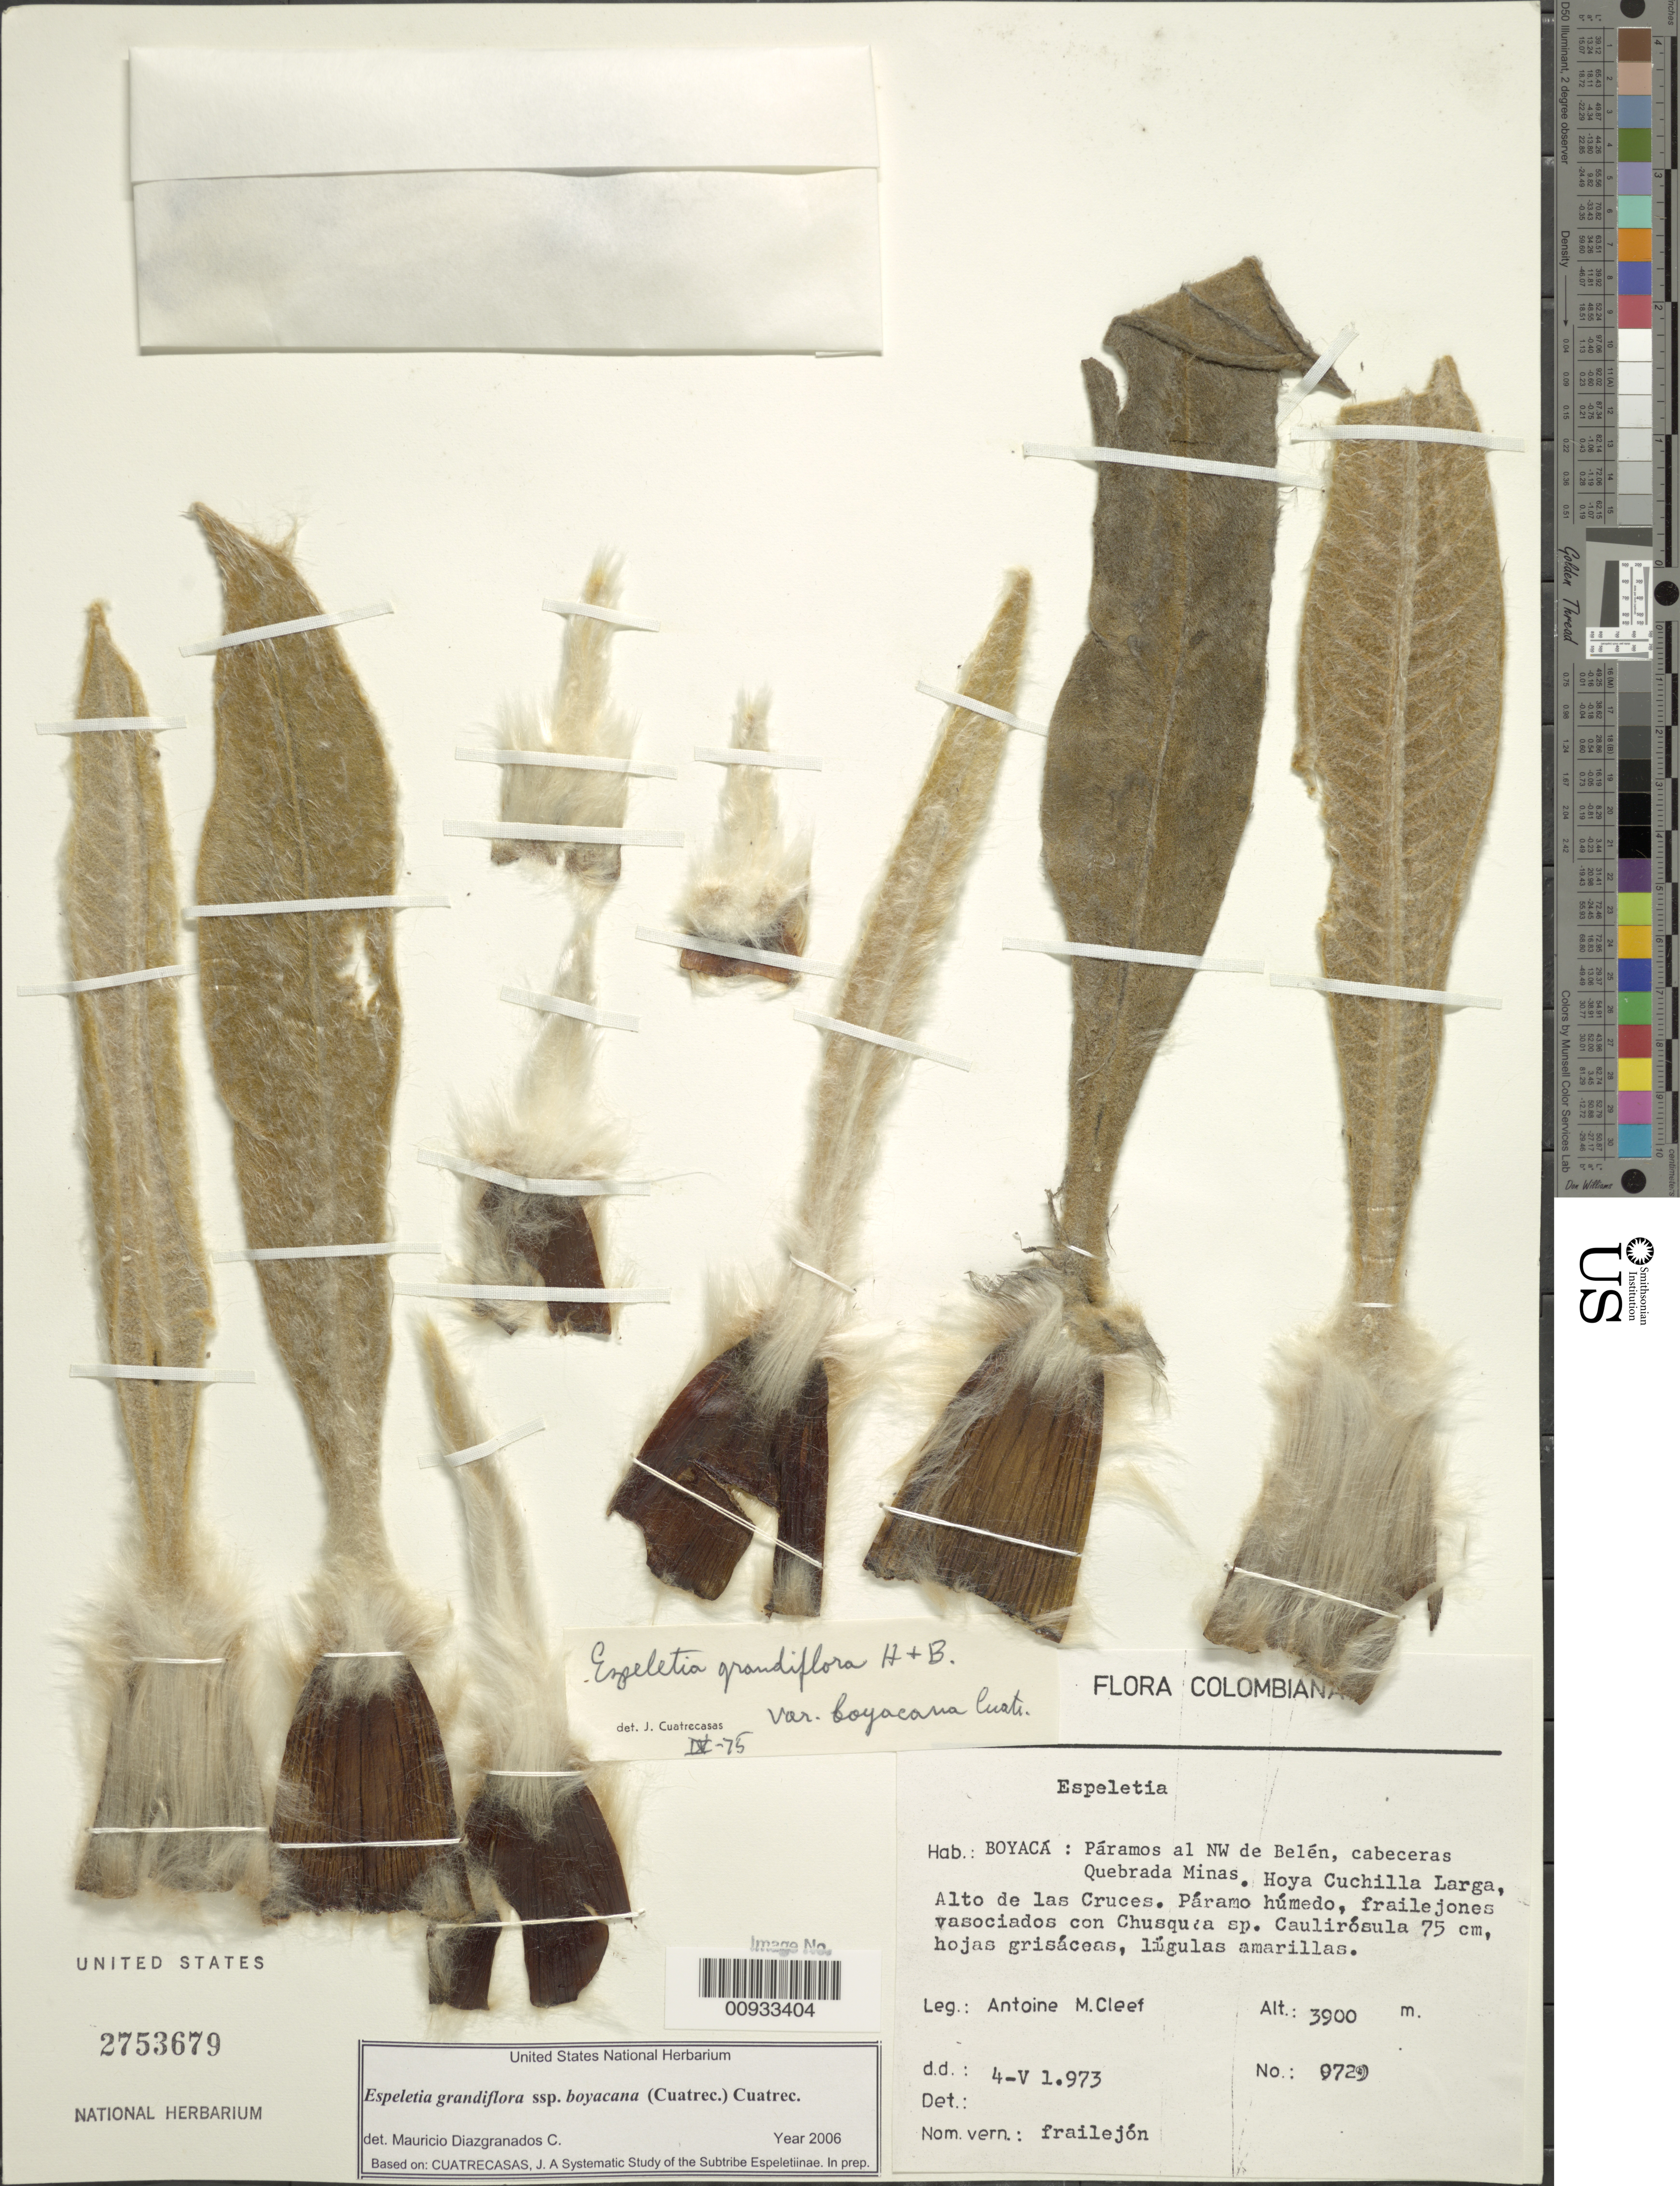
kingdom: Plantae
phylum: Tracheophyta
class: Magnoliopsida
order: Asterales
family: Asteraceae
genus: Espeletia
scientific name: Espeletia grandiflora subsp. boyacana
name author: (Cuatrec.) Cuatrec.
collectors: A. M. Cleef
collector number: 0729*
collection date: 1973-05-04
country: Colombia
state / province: Boyacá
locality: Paramos al NW de Belen, cabeceras Quebrada Minas, Hoya Cuchilla Larga, Alto de las Cruces, Paramo humedo.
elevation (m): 3900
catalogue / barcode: US 2753679